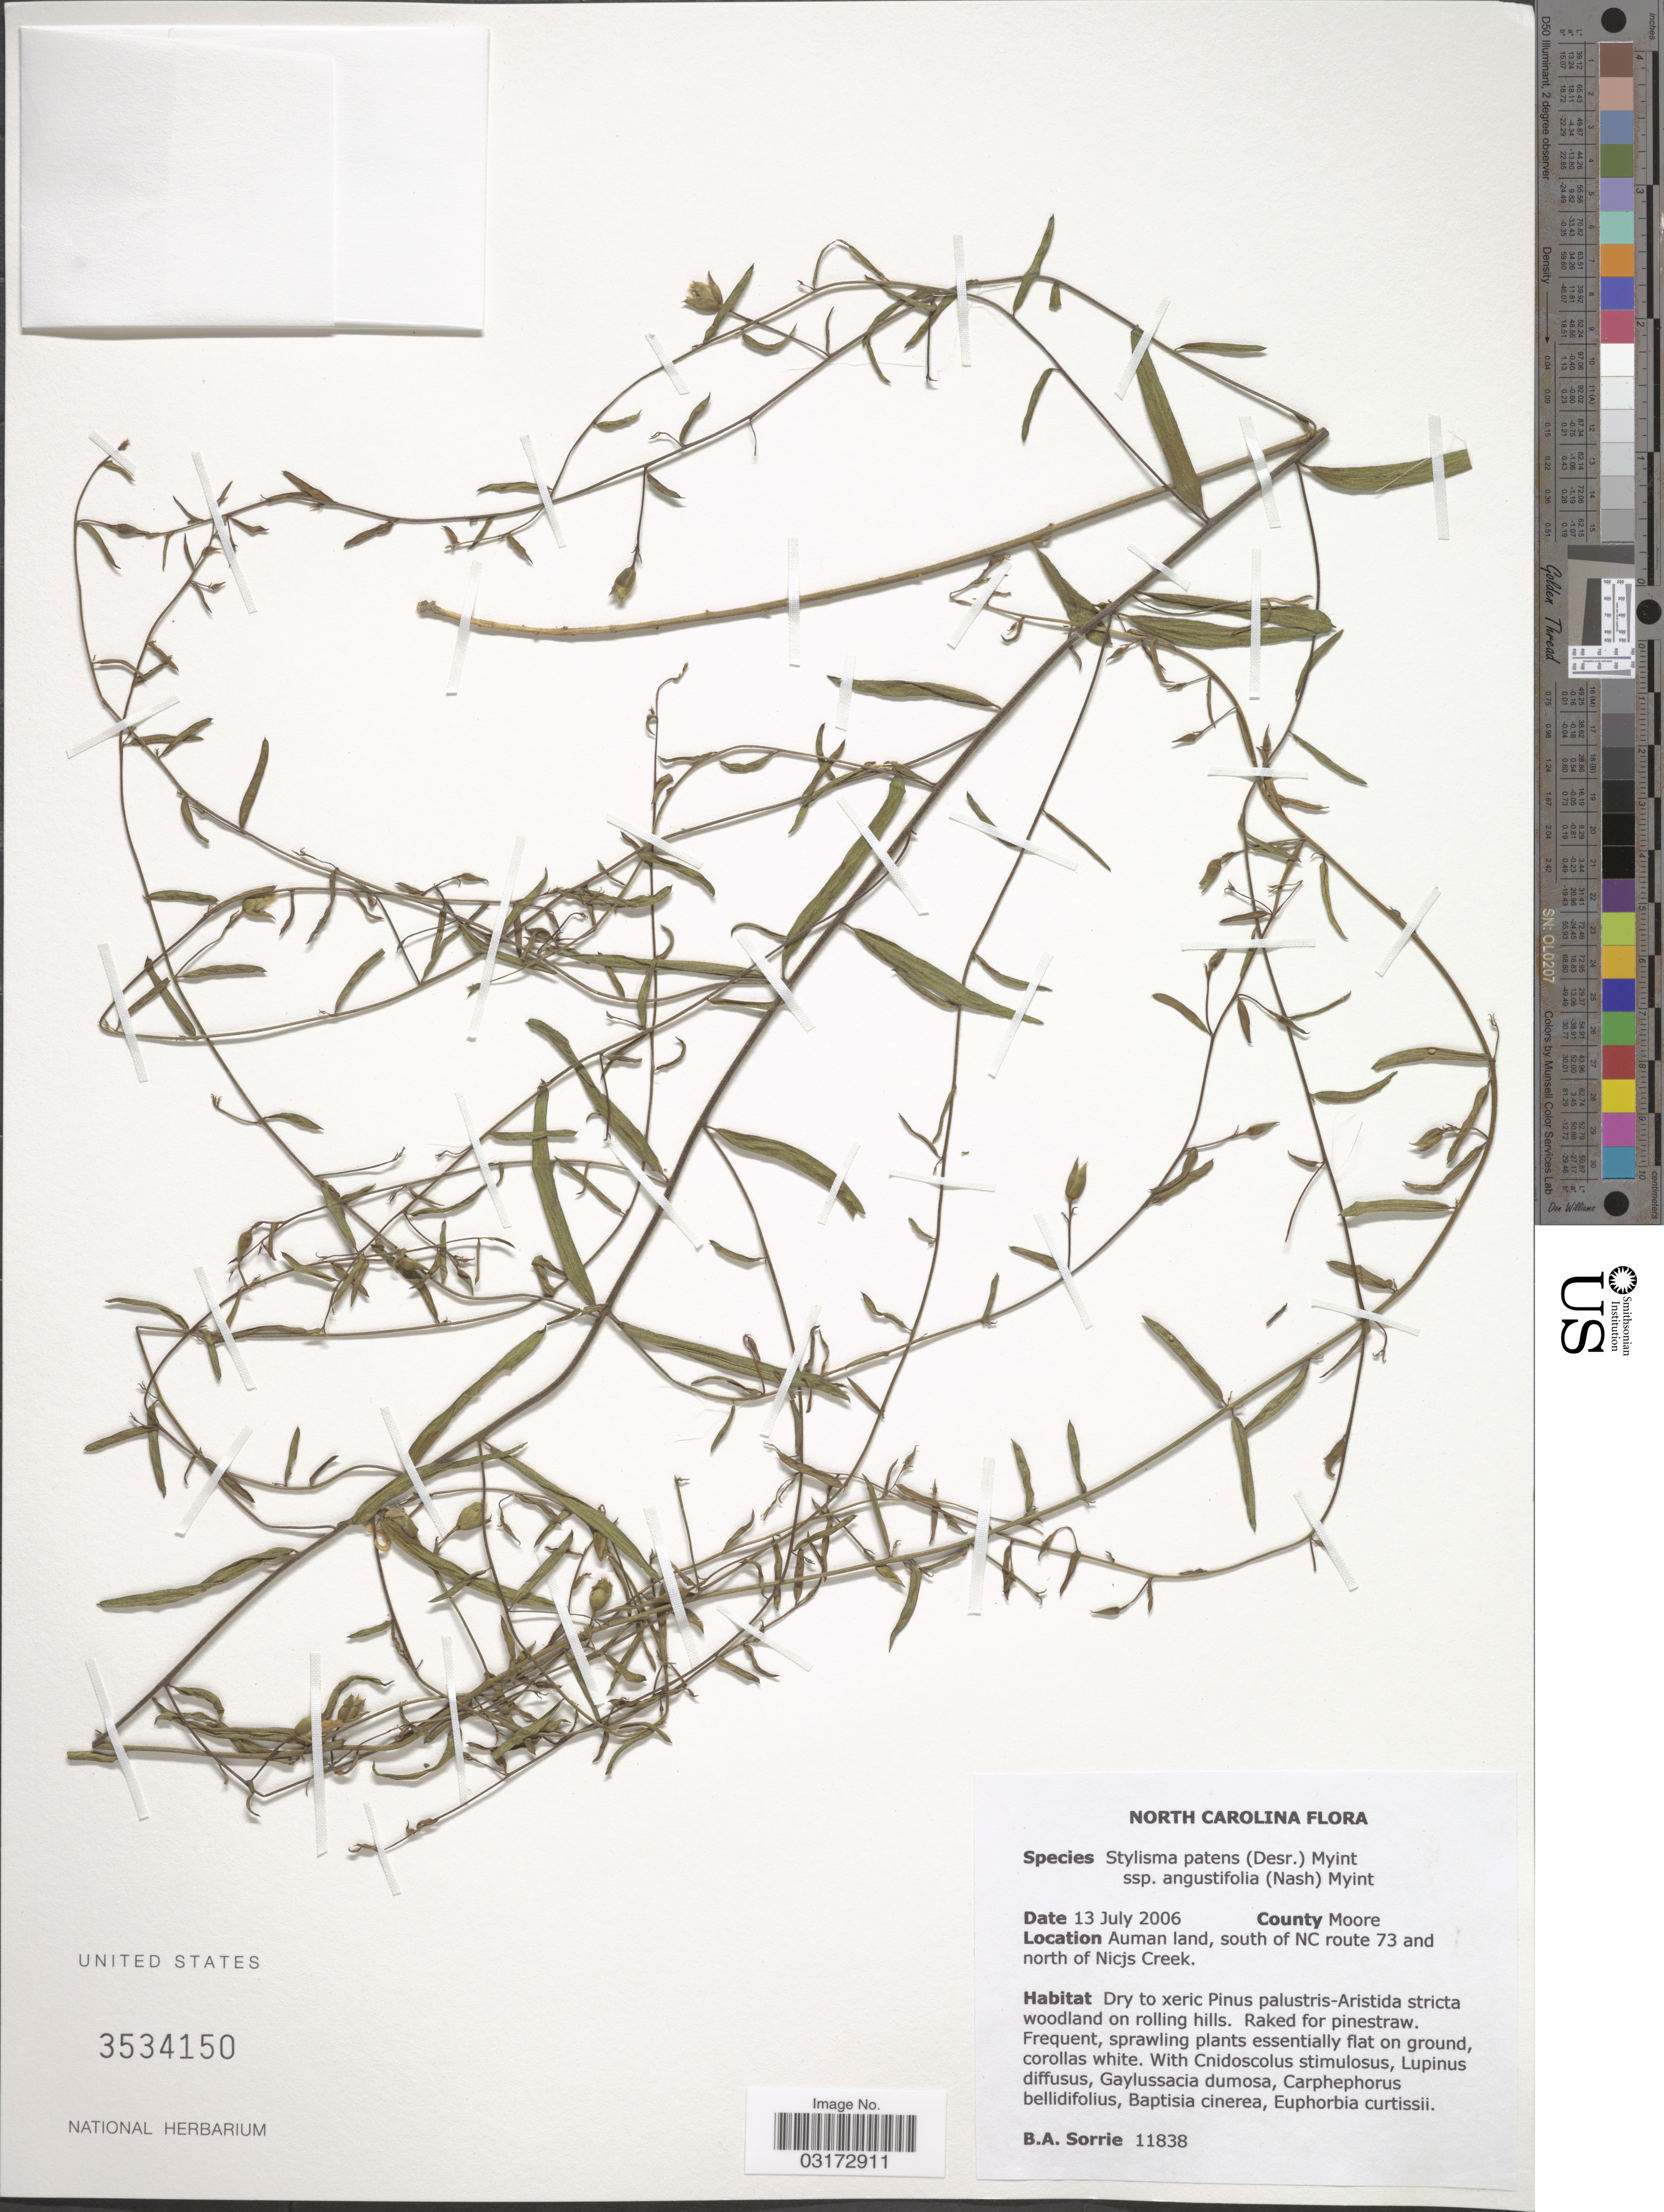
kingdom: Plantae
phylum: Tracheophyta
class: Magnoliopsida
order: Solanales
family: Convolvulaceae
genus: Stylisma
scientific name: Stylisma angustifolia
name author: (Nash) House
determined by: Strong, Mark T., (BOT), Smithsonian Institution - National Museum of Natural History (UNITED STATES)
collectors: B. Sorrie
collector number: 11838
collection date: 2006-07-13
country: United States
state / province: North Carolina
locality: County Moore, Auman land, south of NC route 73 and north of Nicjs Creek.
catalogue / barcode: US 3534150